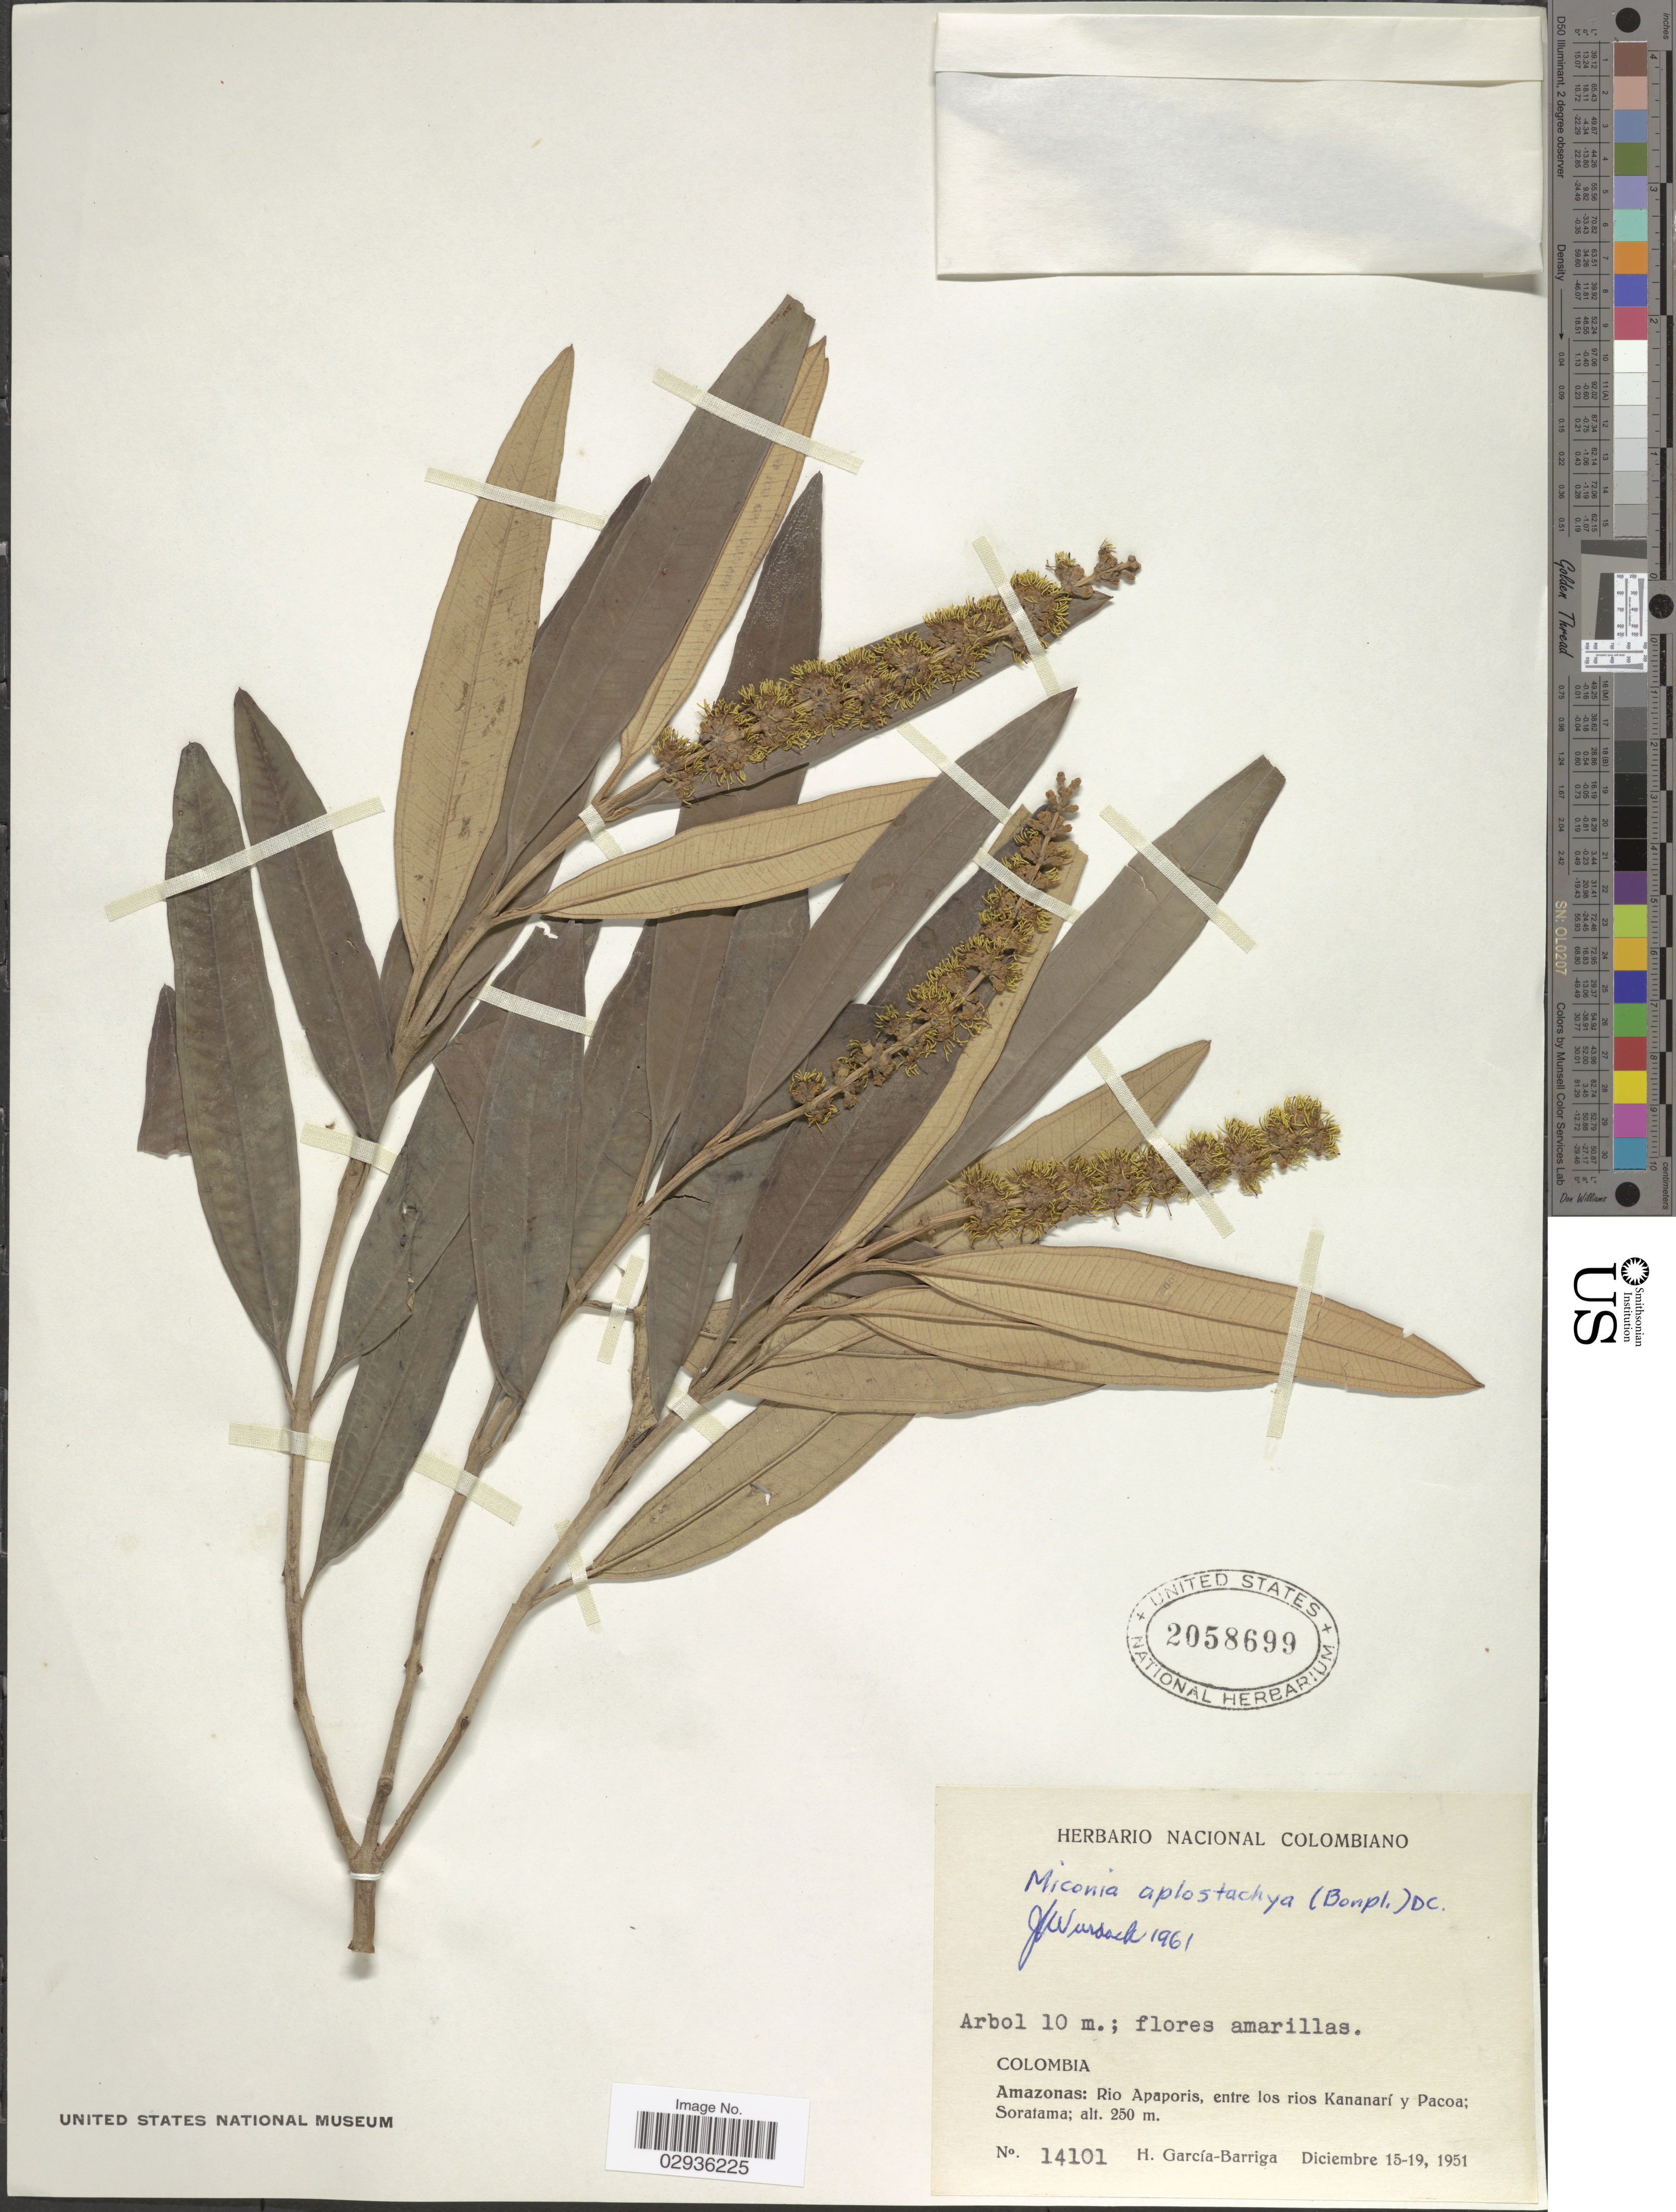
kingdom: Plantae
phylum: Tracheophyta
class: Magnoliopsida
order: Myrtales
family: Melastomataceae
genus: Miconia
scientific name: Miconia aplostachya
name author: (Bonpl.) DC.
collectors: H. García Barriga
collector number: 14101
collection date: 1951-12-15/1951-12-19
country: Colombia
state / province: Amazônas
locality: Rio Apaporis, entre los rios Kananarí y Pacoa: Soratama.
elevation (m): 250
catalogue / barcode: US 2058699